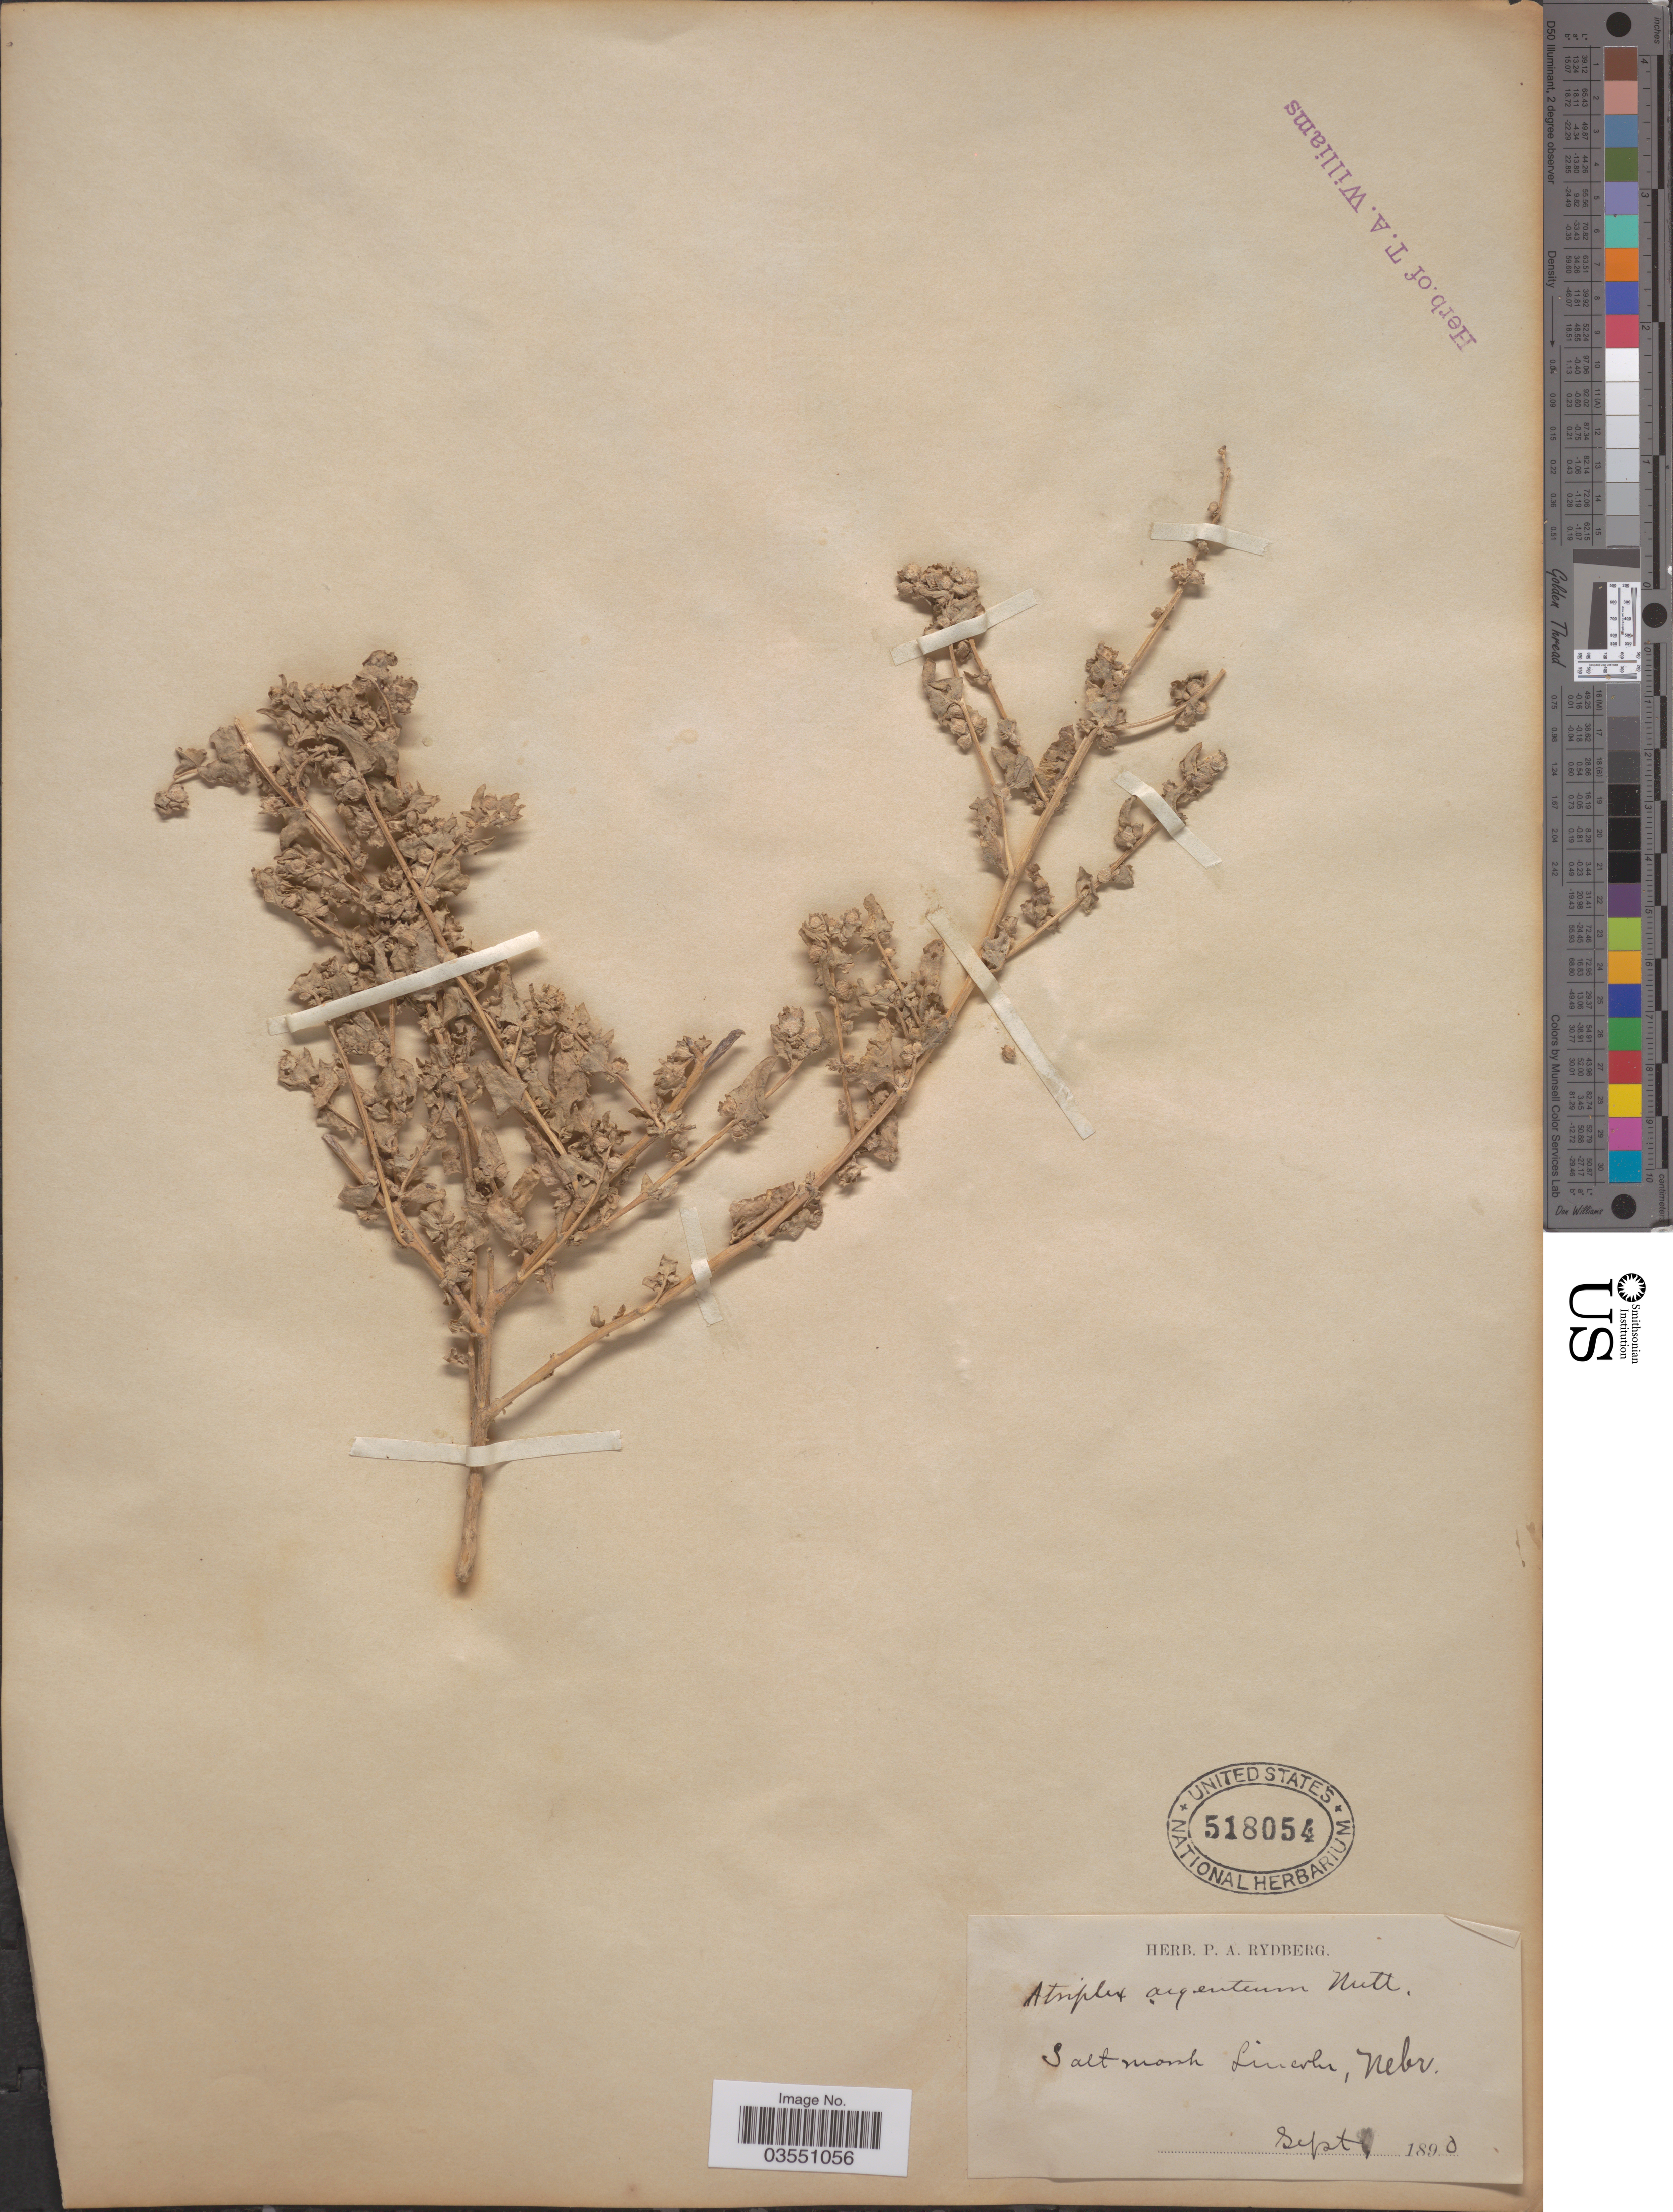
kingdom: Plantae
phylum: Tracheophyta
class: Magnoliopsida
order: Caryophyllales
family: Amaranthaceae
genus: Atriplex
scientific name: Atriplex argentea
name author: Nutt.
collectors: ex herb. P. A. Rydberg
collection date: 1890-09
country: United States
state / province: Nebraska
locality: Salt marsh Lincoln.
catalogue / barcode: US 518054